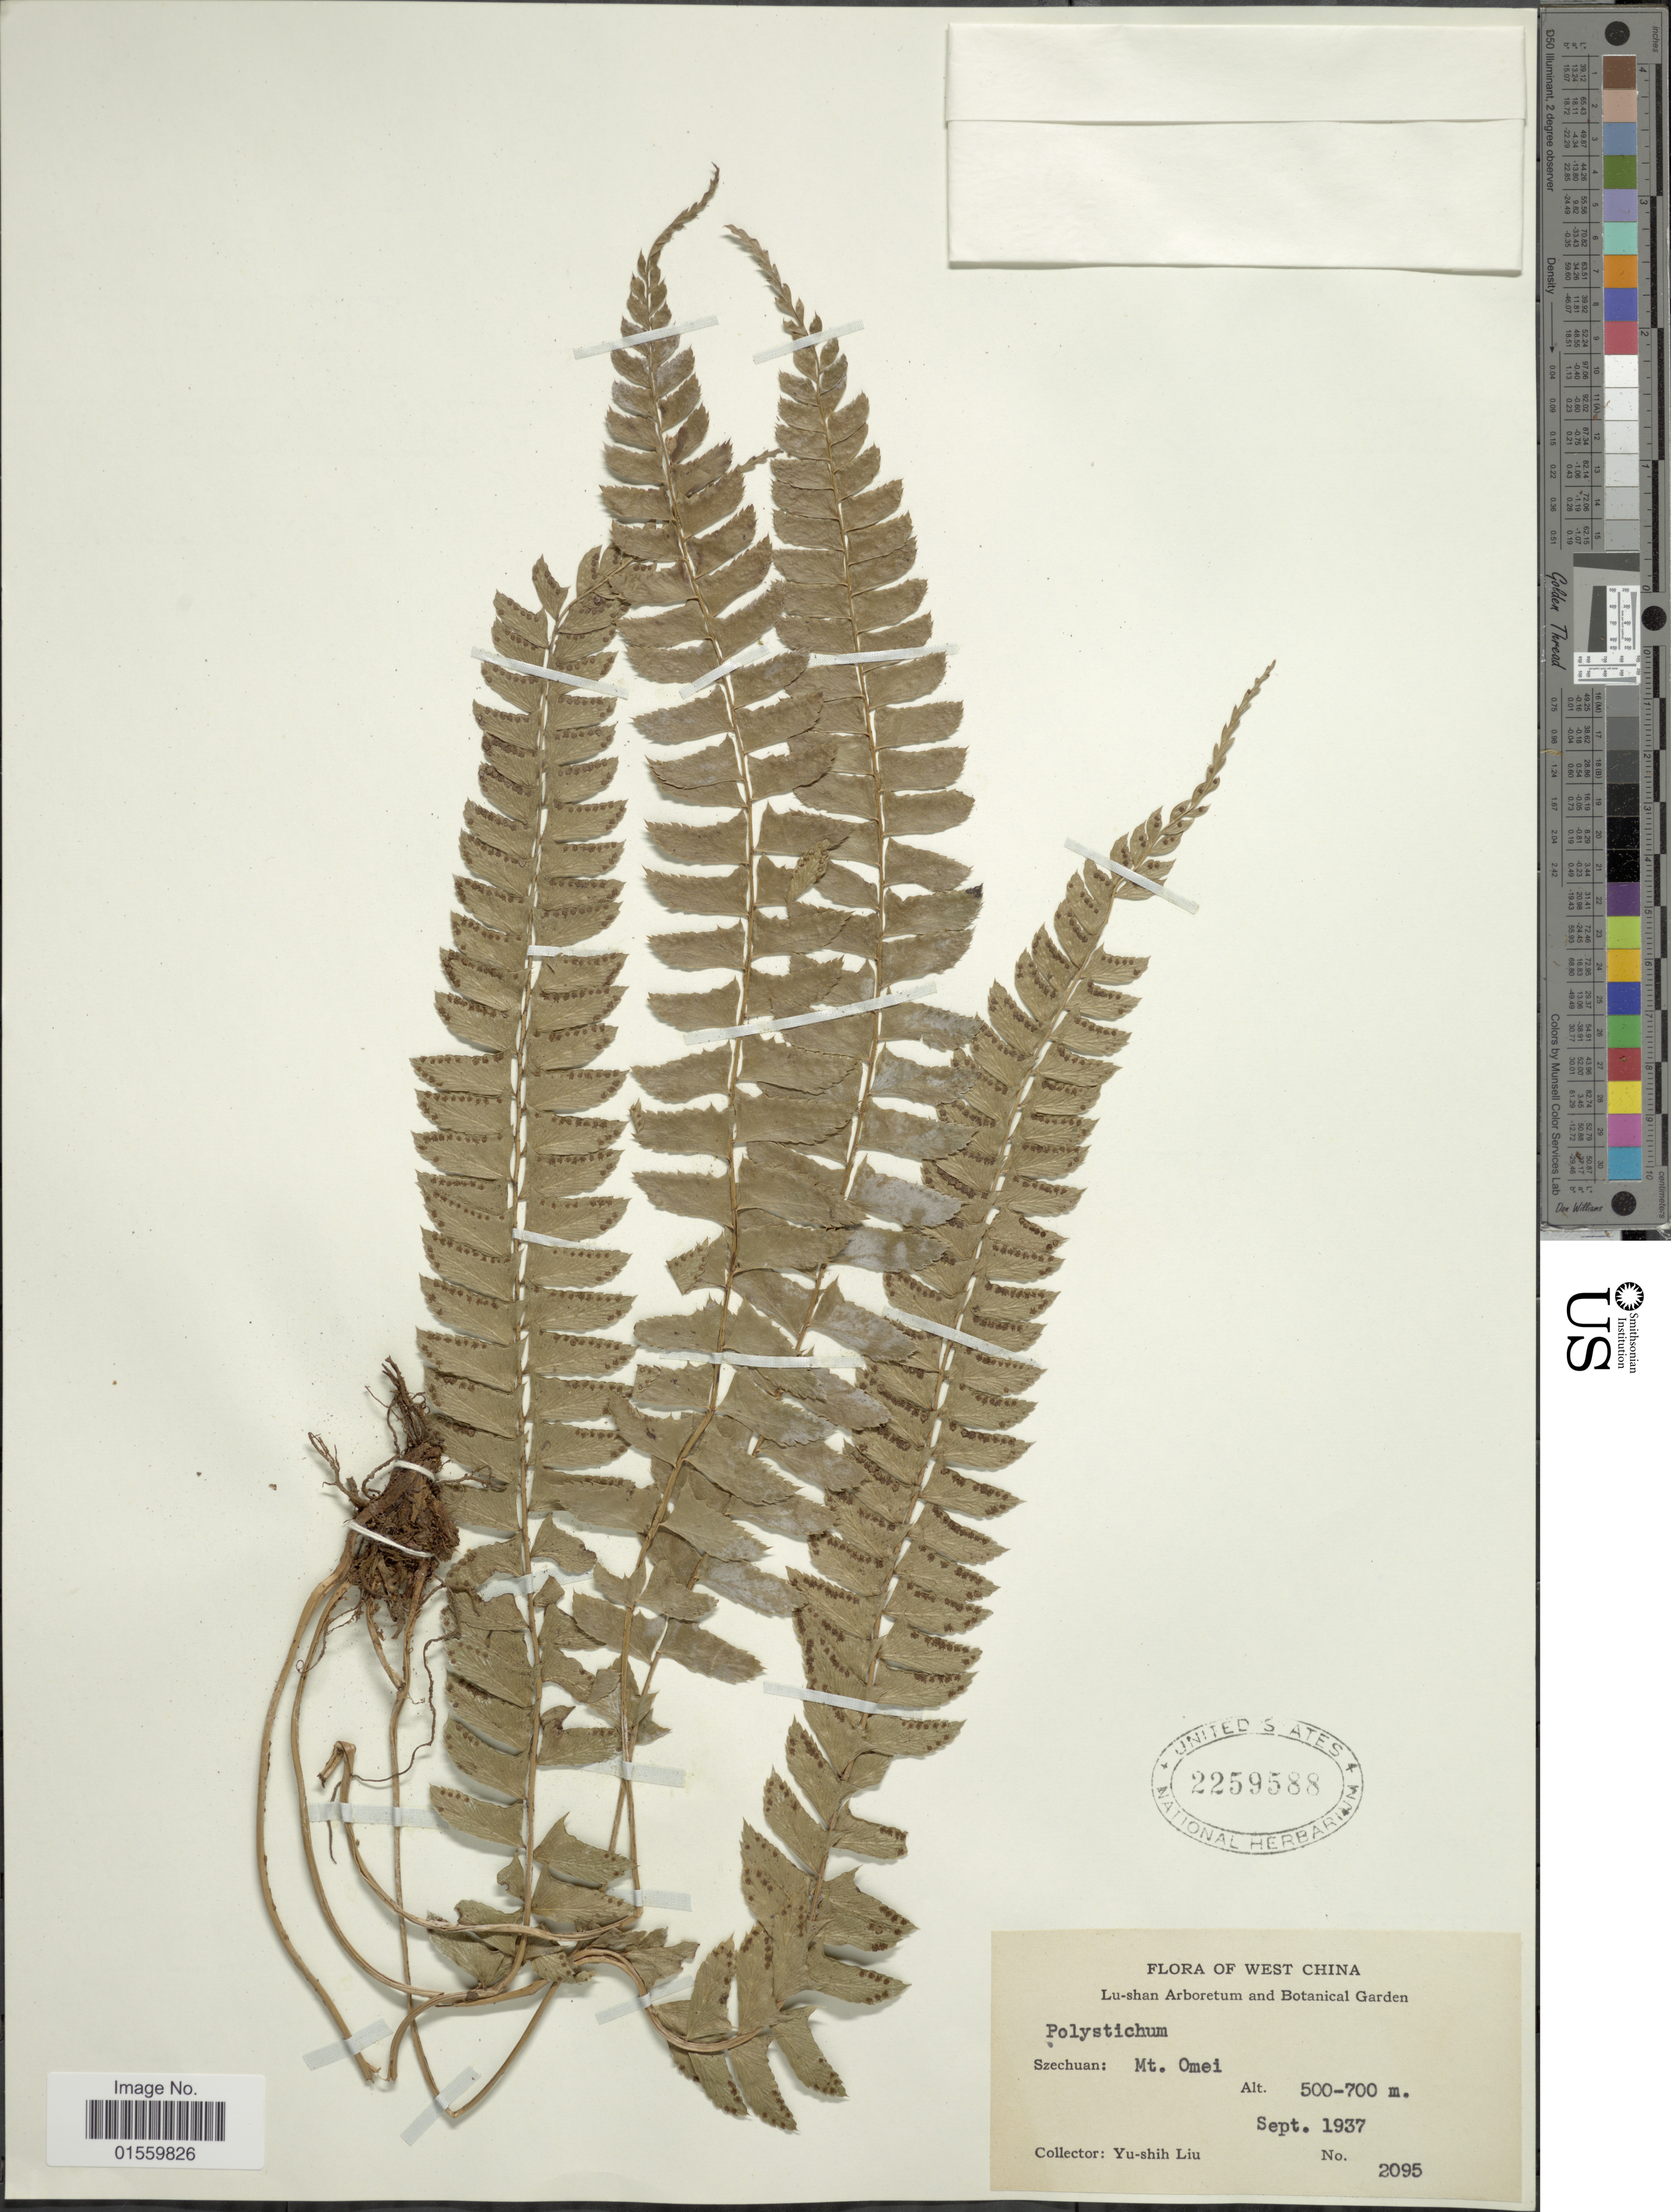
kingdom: Plantae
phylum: Tracheophyta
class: Polypodiopsida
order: Polypodiales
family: Dryopteridaceae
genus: Polystichum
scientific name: Polystichum sp.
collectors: Y.-S. Liu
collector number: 2095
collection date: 1937-09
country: China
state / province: Sichuan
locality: West China, Szechuan: Mt. Omei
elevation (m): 500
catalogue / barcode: US 2259588